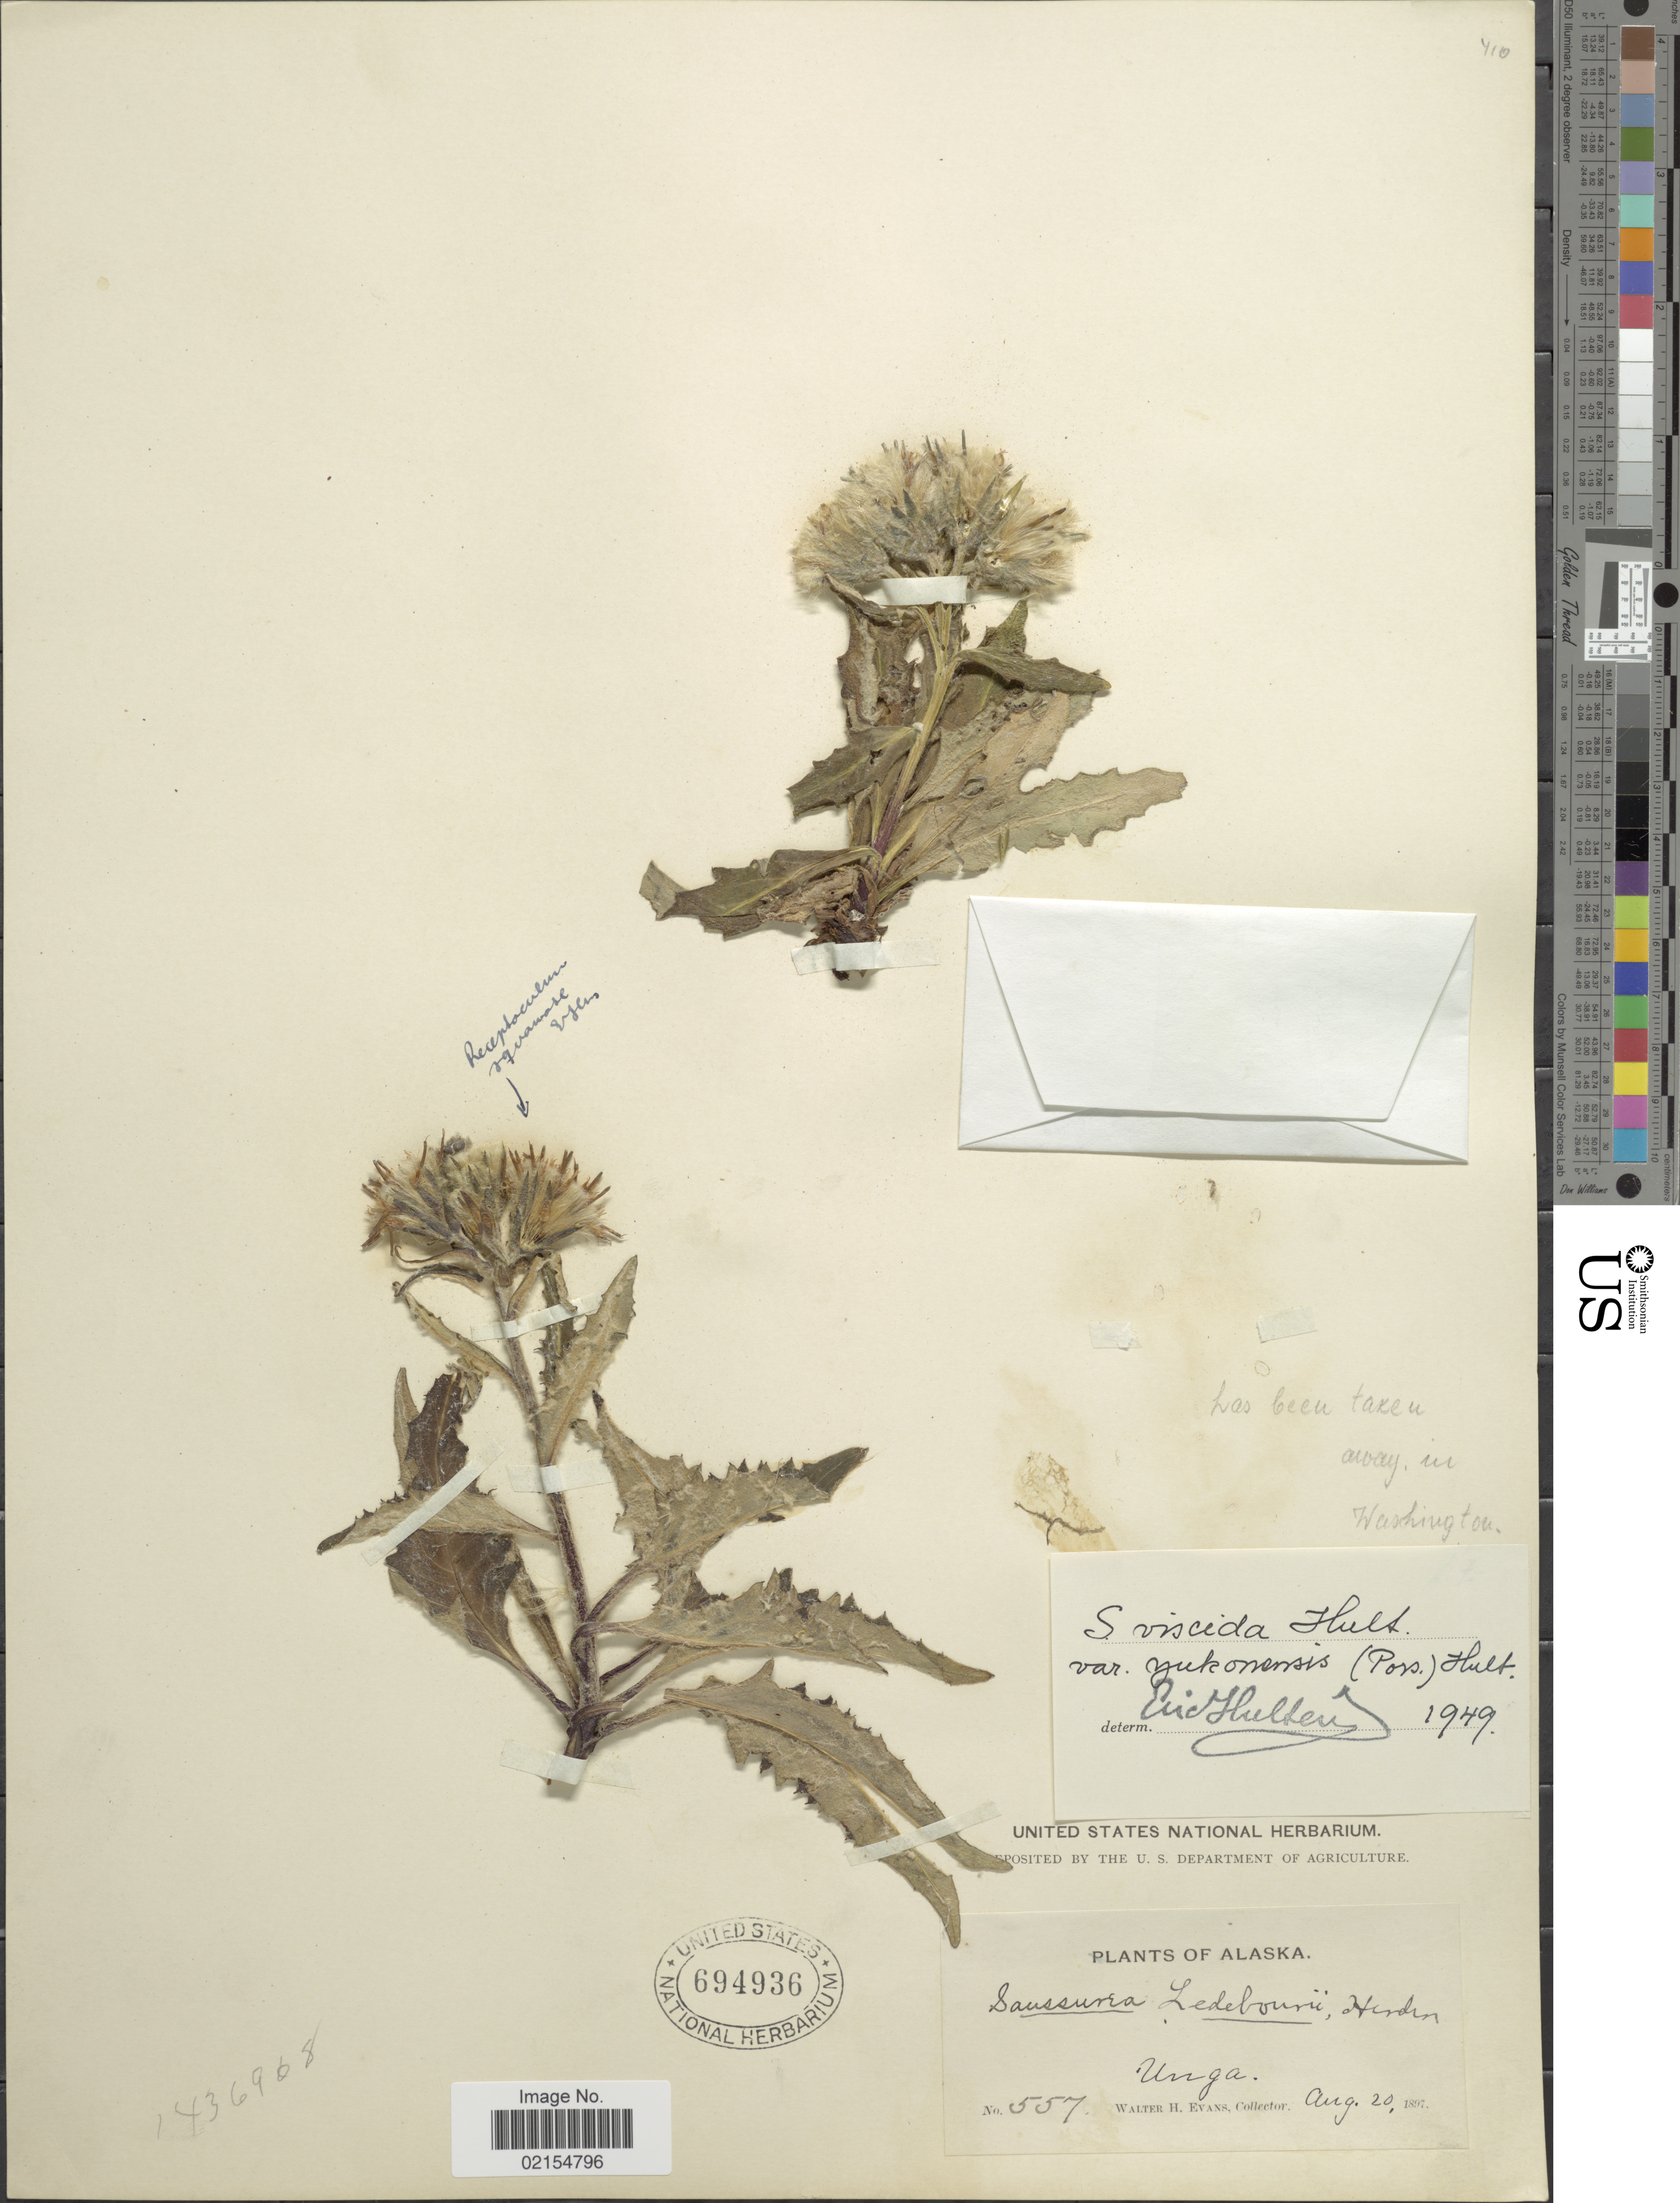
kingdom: Plantae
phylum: Tracheophyta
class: Magnoliopsida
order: Asterales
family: Asteraceae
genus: Saussurea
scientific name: Saussurea angustifolia var. yukonensis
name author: A.E. Porsild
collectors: W. H. Evans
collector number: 557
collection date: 1897-08-20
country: United States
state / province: Alaska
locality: Unga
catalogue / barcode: US 694936